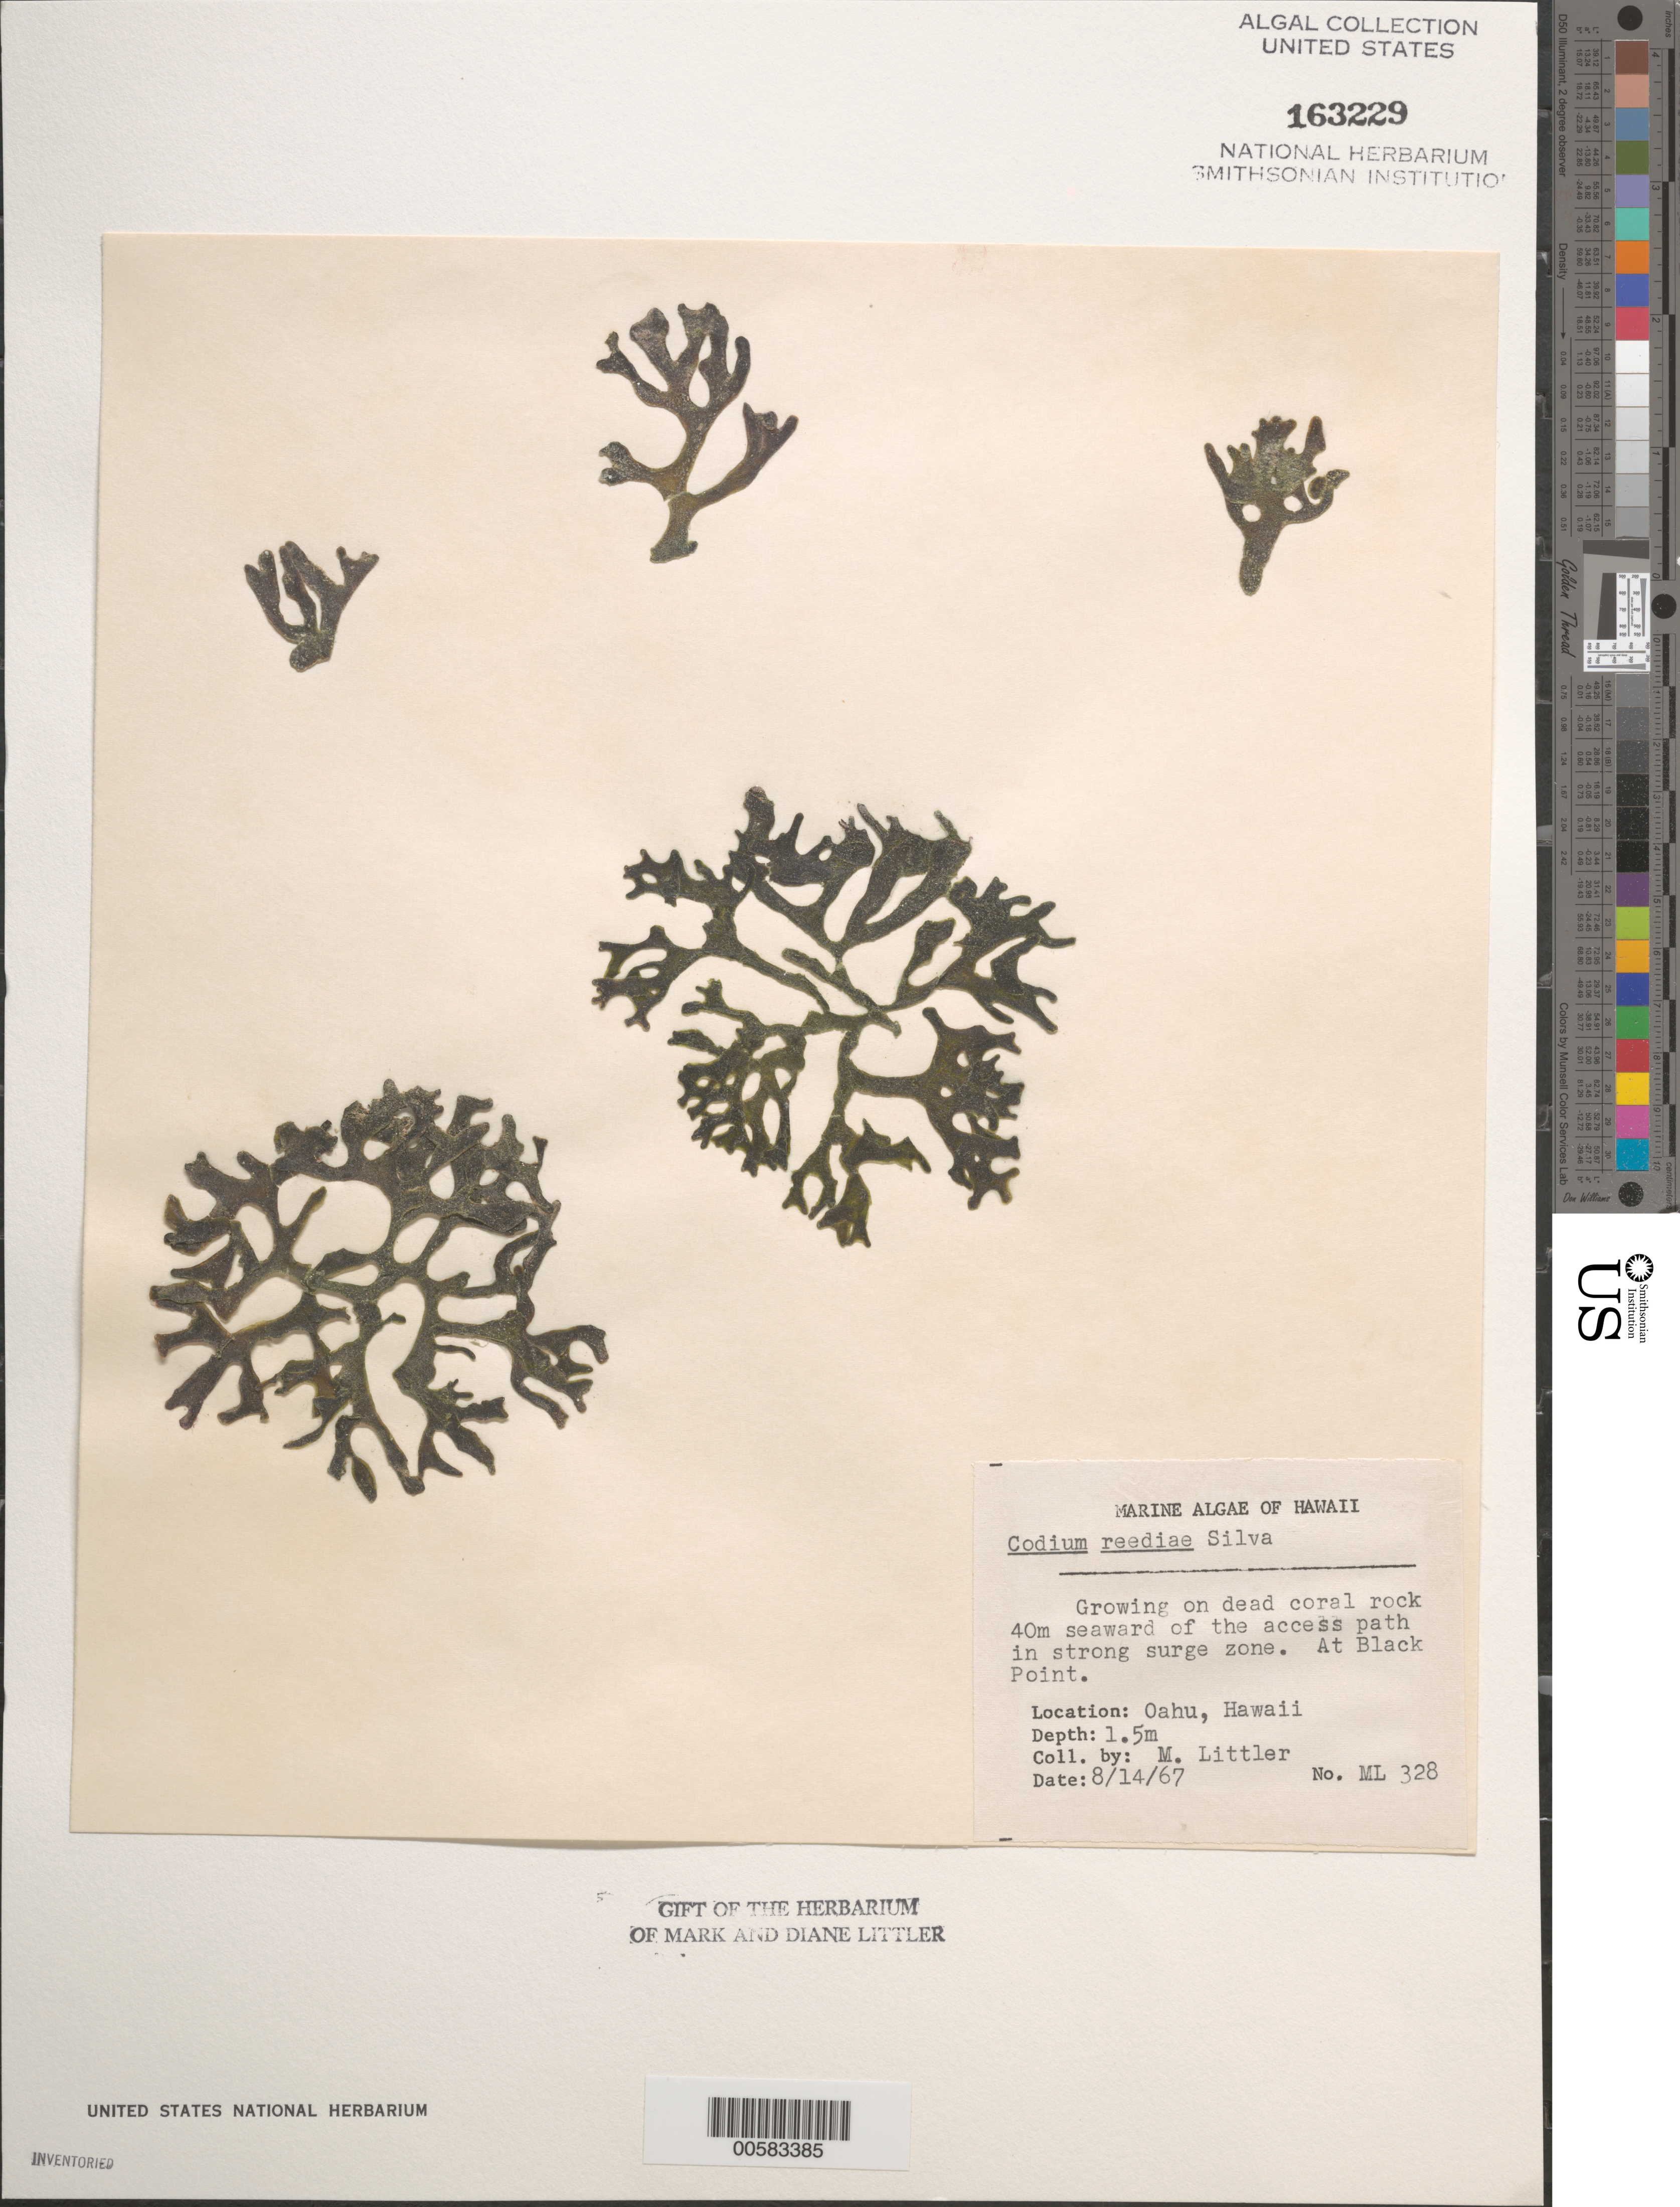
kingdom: Plantae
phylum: Chlorophyta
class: Ulvophyceae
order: Bryopsidales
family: Codiaceae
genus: Codium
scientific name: Codium reediae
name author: P.C. Silva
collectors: M. M. Littler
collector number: ML 328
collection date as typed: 14 Aug 1967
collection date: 1967-08-14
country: United States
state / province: Hawaii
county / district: Honolulu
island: Oahu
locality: Black Point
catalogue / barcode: US 163229